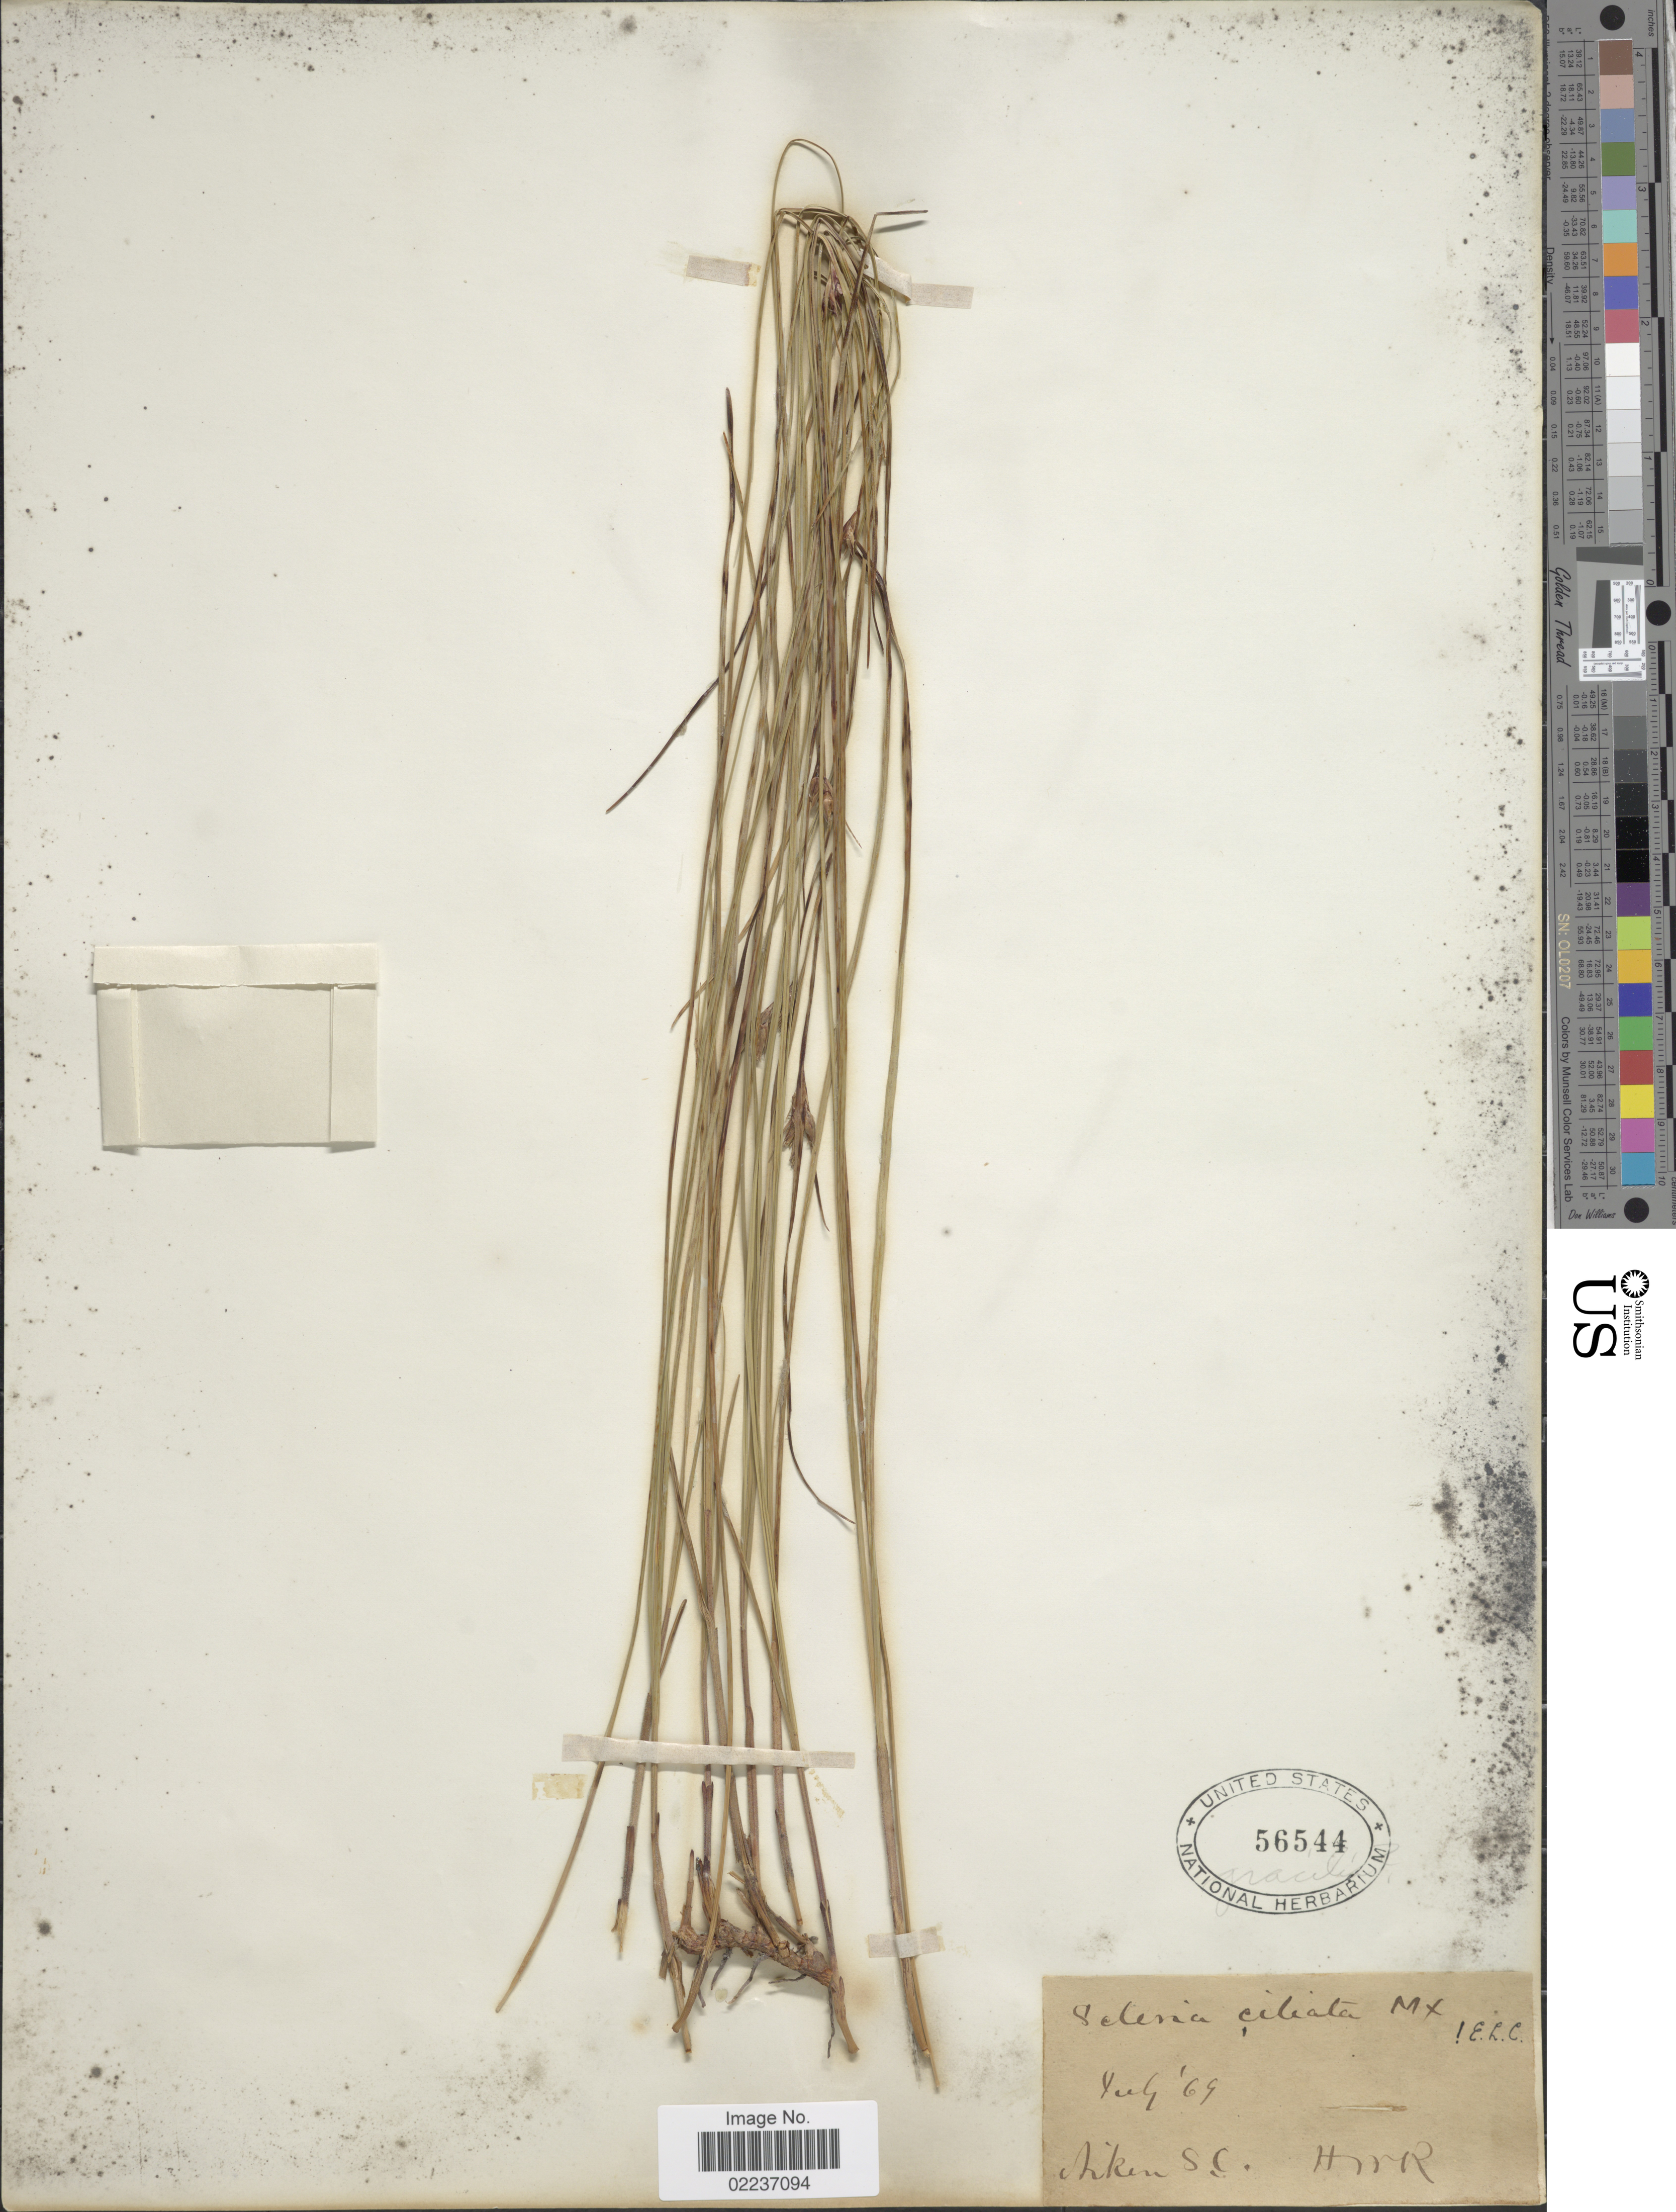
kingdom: Plantae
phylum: Tracheophyta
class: Liliopsida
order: Poales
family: Cyperaceae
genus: Scleria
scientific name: Scleria ciliata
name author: Michx.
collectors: H. W. R.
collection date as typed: Transcribed d/m/y: /7/69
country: United States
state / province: South Carolina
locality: Aiken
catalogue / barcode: US 56544